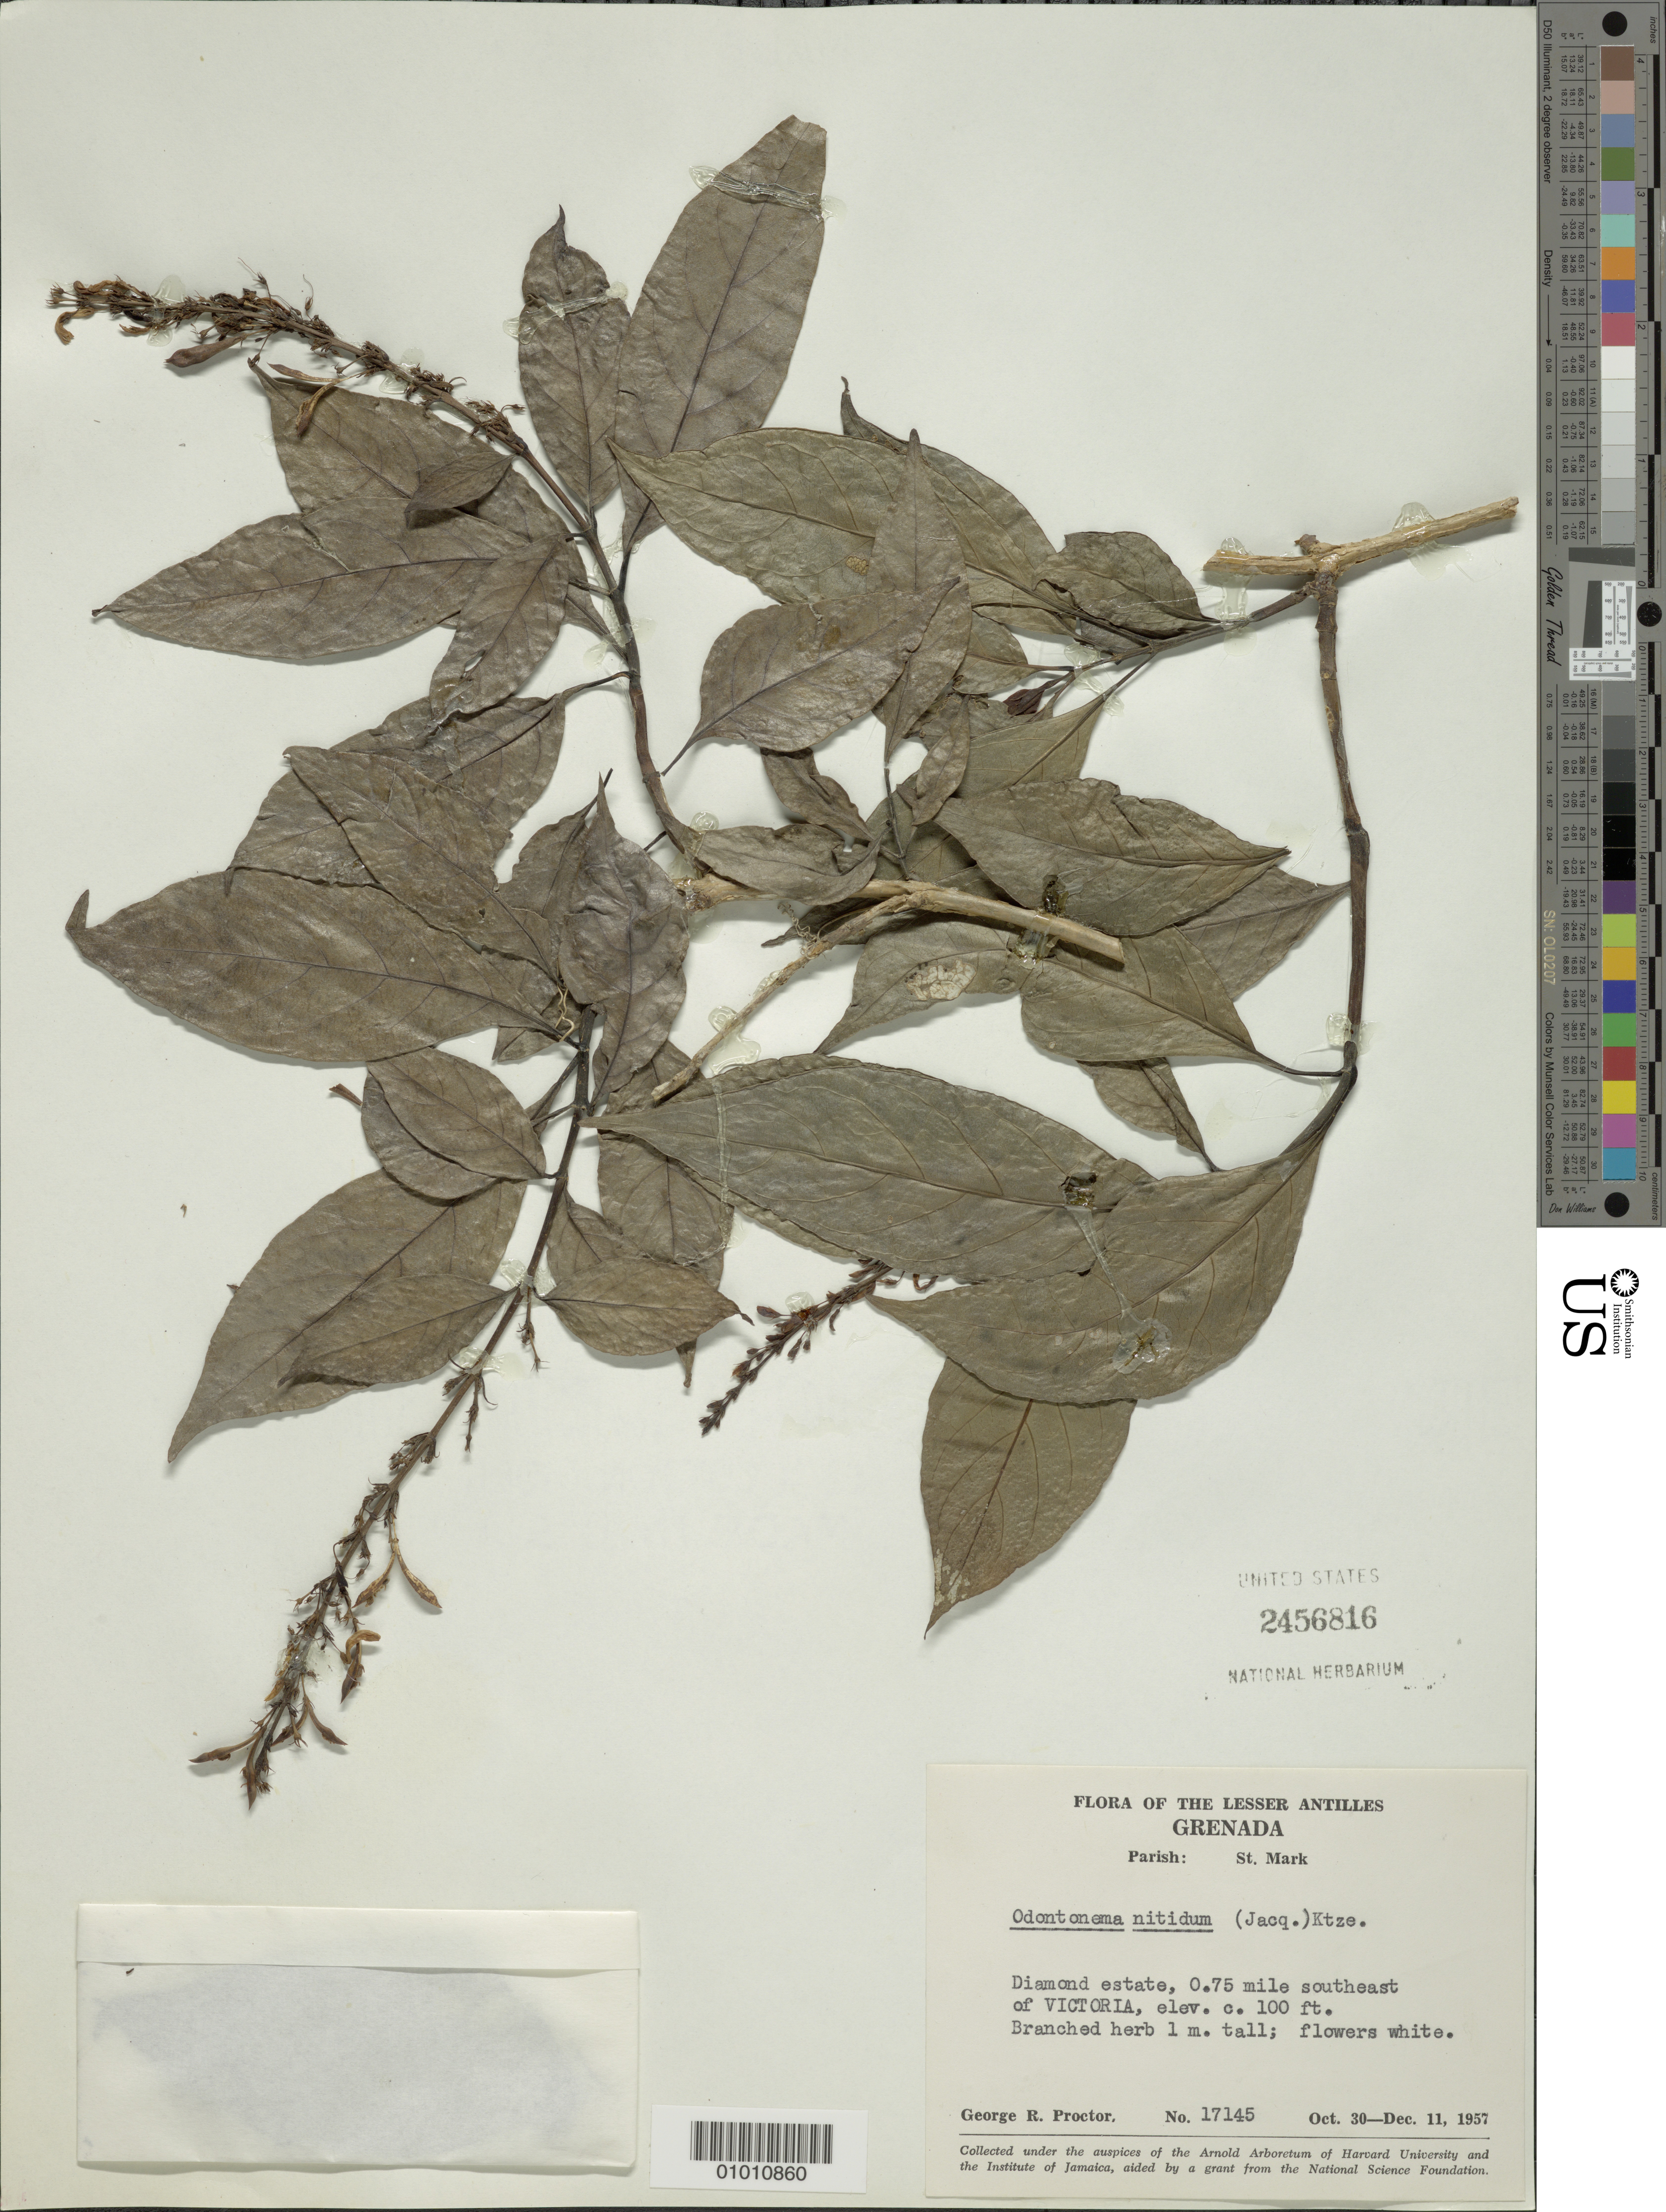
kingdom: Plantae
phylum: Tracheophyta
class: Magnoliopsida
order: Lamiales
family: Acanthaceae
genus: Odontonema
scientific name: Odontonema nitidum var. album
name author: (Stehlé) V.M. Baum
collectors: G. R. Proctor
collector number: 17145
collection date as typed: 30 Oct 1957 to 11 Dec 1957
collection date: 1957-10-30/1957-12-11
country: Grenada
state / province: Saint Mark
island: Grenada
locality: Diamond Estate, 0.75 mile southeast of Victoria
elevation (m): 30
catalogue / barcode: US 2456816